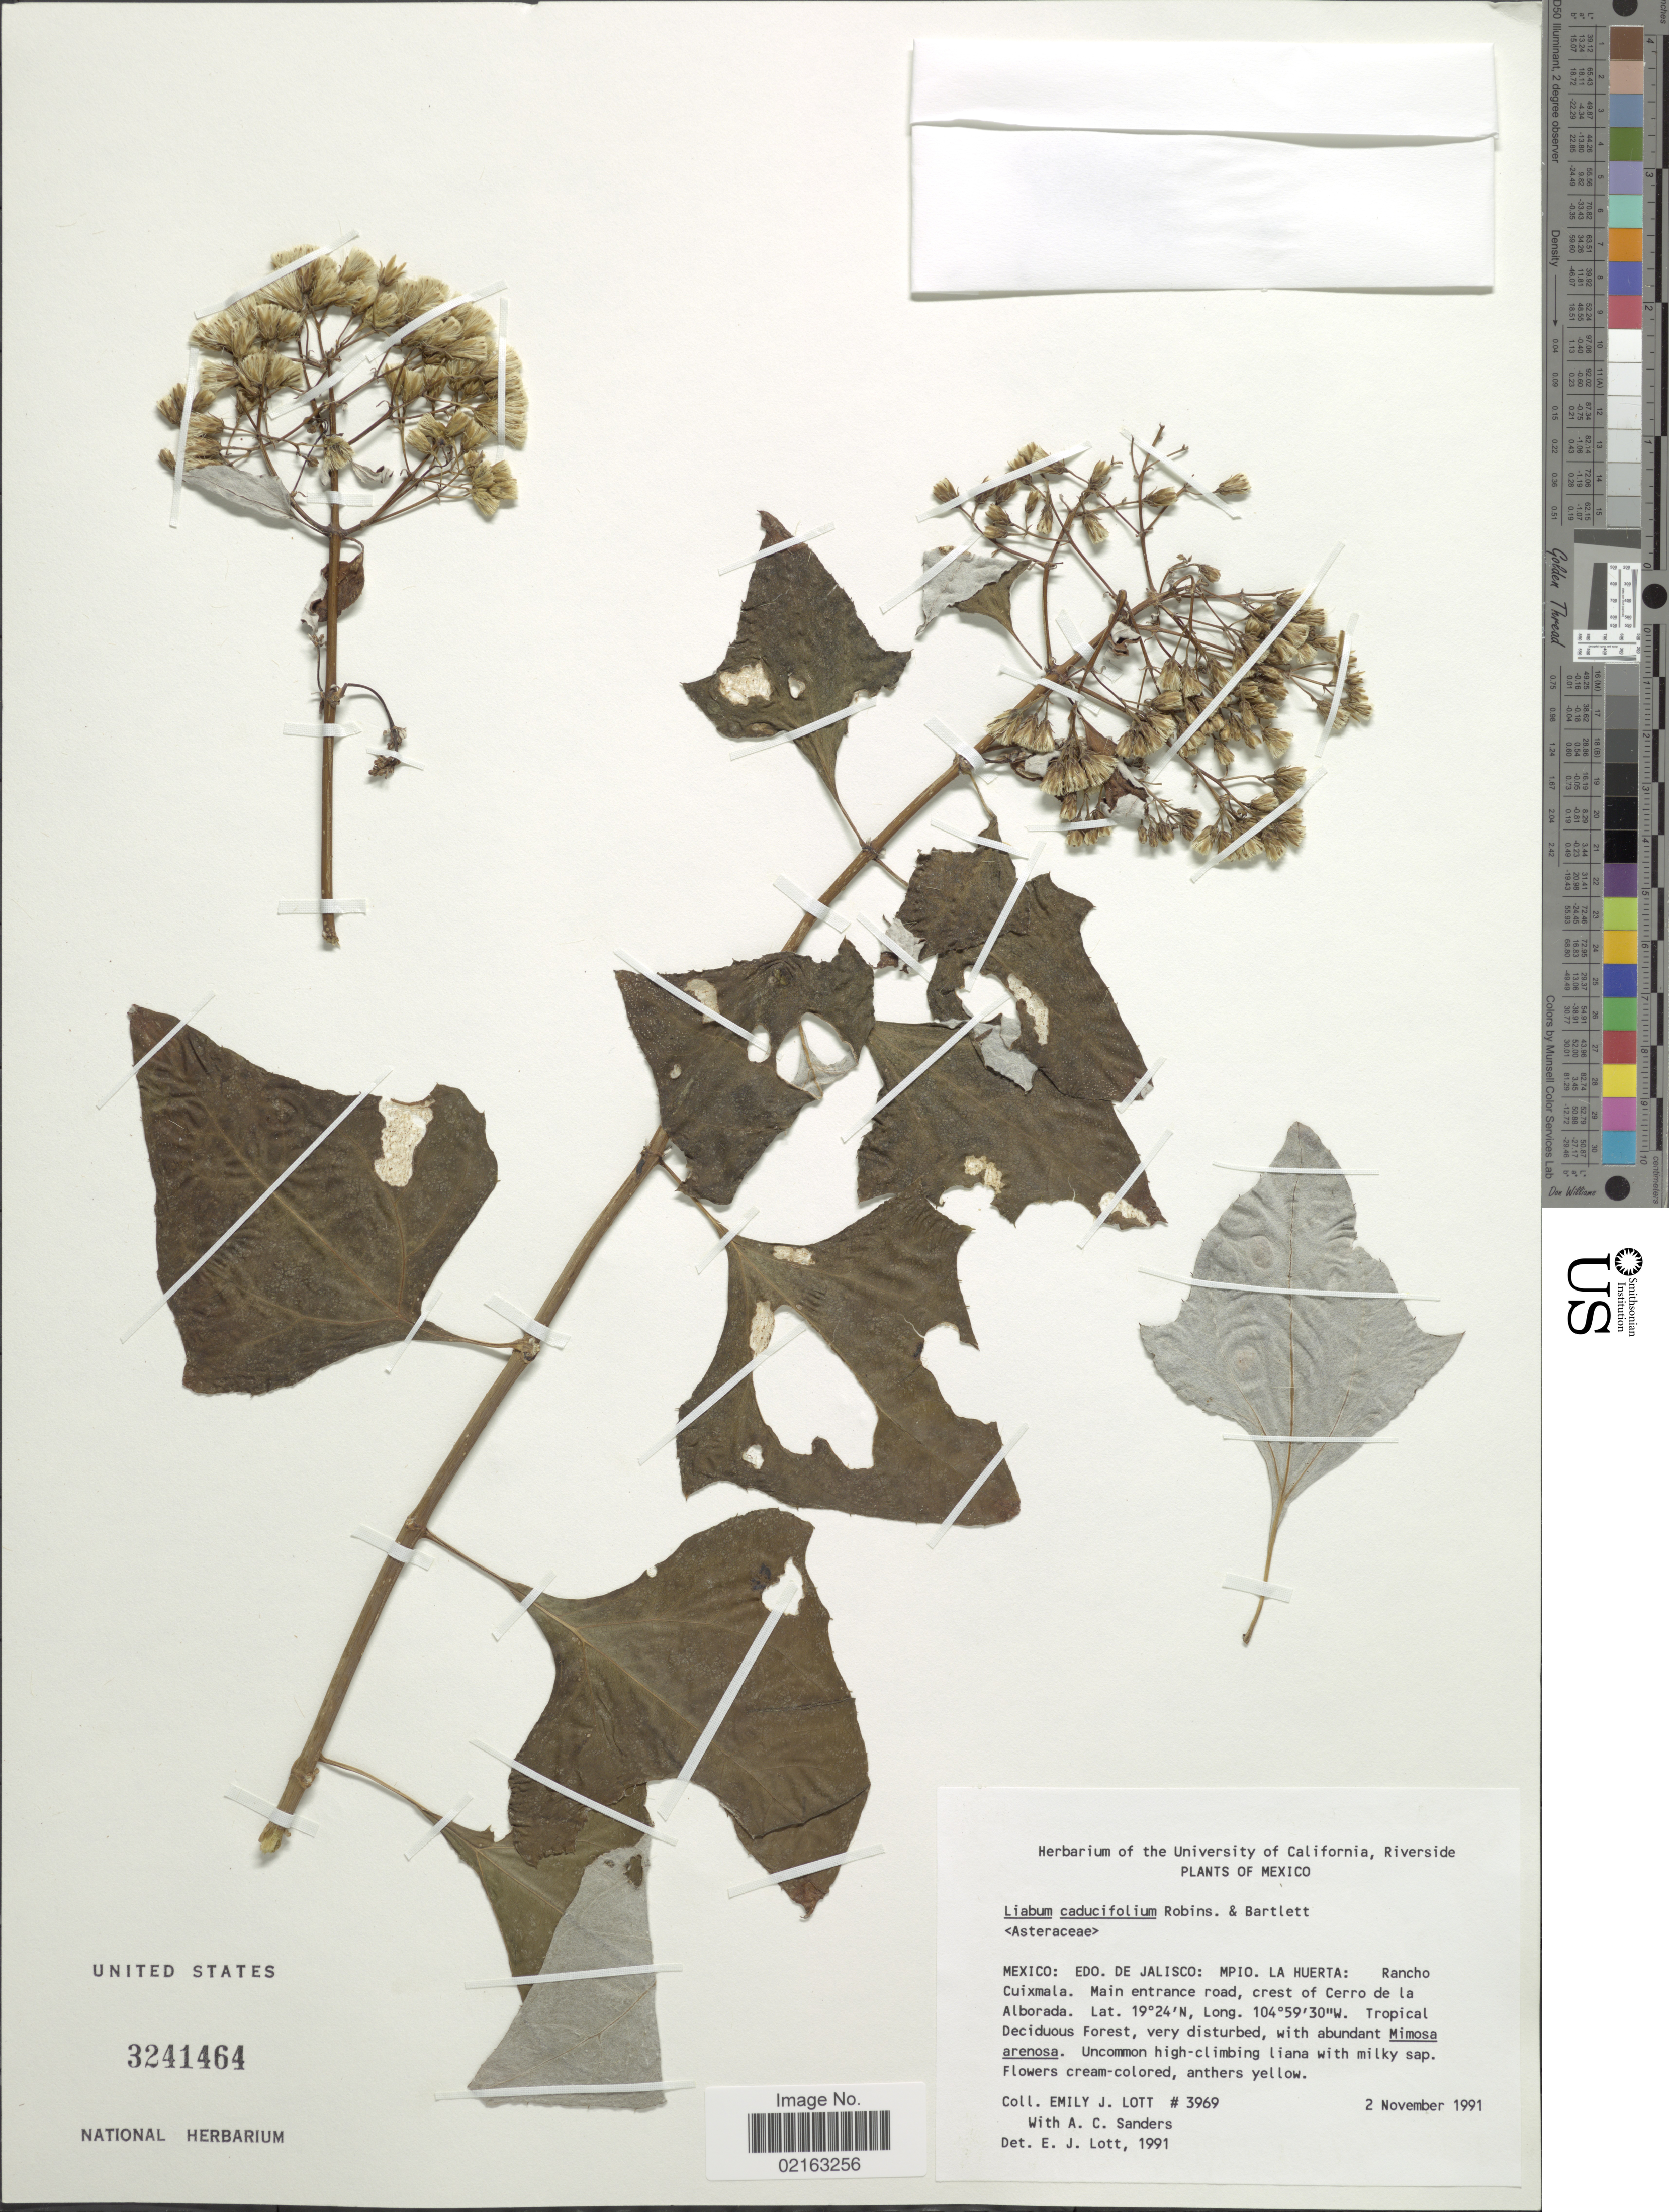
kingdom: Plantae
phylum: Tracheophyta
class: Magnoliopsida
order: Asterales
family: Asteraceae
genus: Sinclairia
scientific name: Sinclairia caducifolia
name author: (B.L. Rob. & Bartlett) Rydb.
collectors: E. J. Lott & A. Sanders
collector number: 3969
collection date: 1991-11-02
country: Mexico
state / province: Jalisco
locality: Mexico: Edo. de Jalisco: Mpio. La Huerta: Rancho Cuixmala. Main entrance road, crest of Cerro de la Alborada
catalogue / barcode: US 3241464